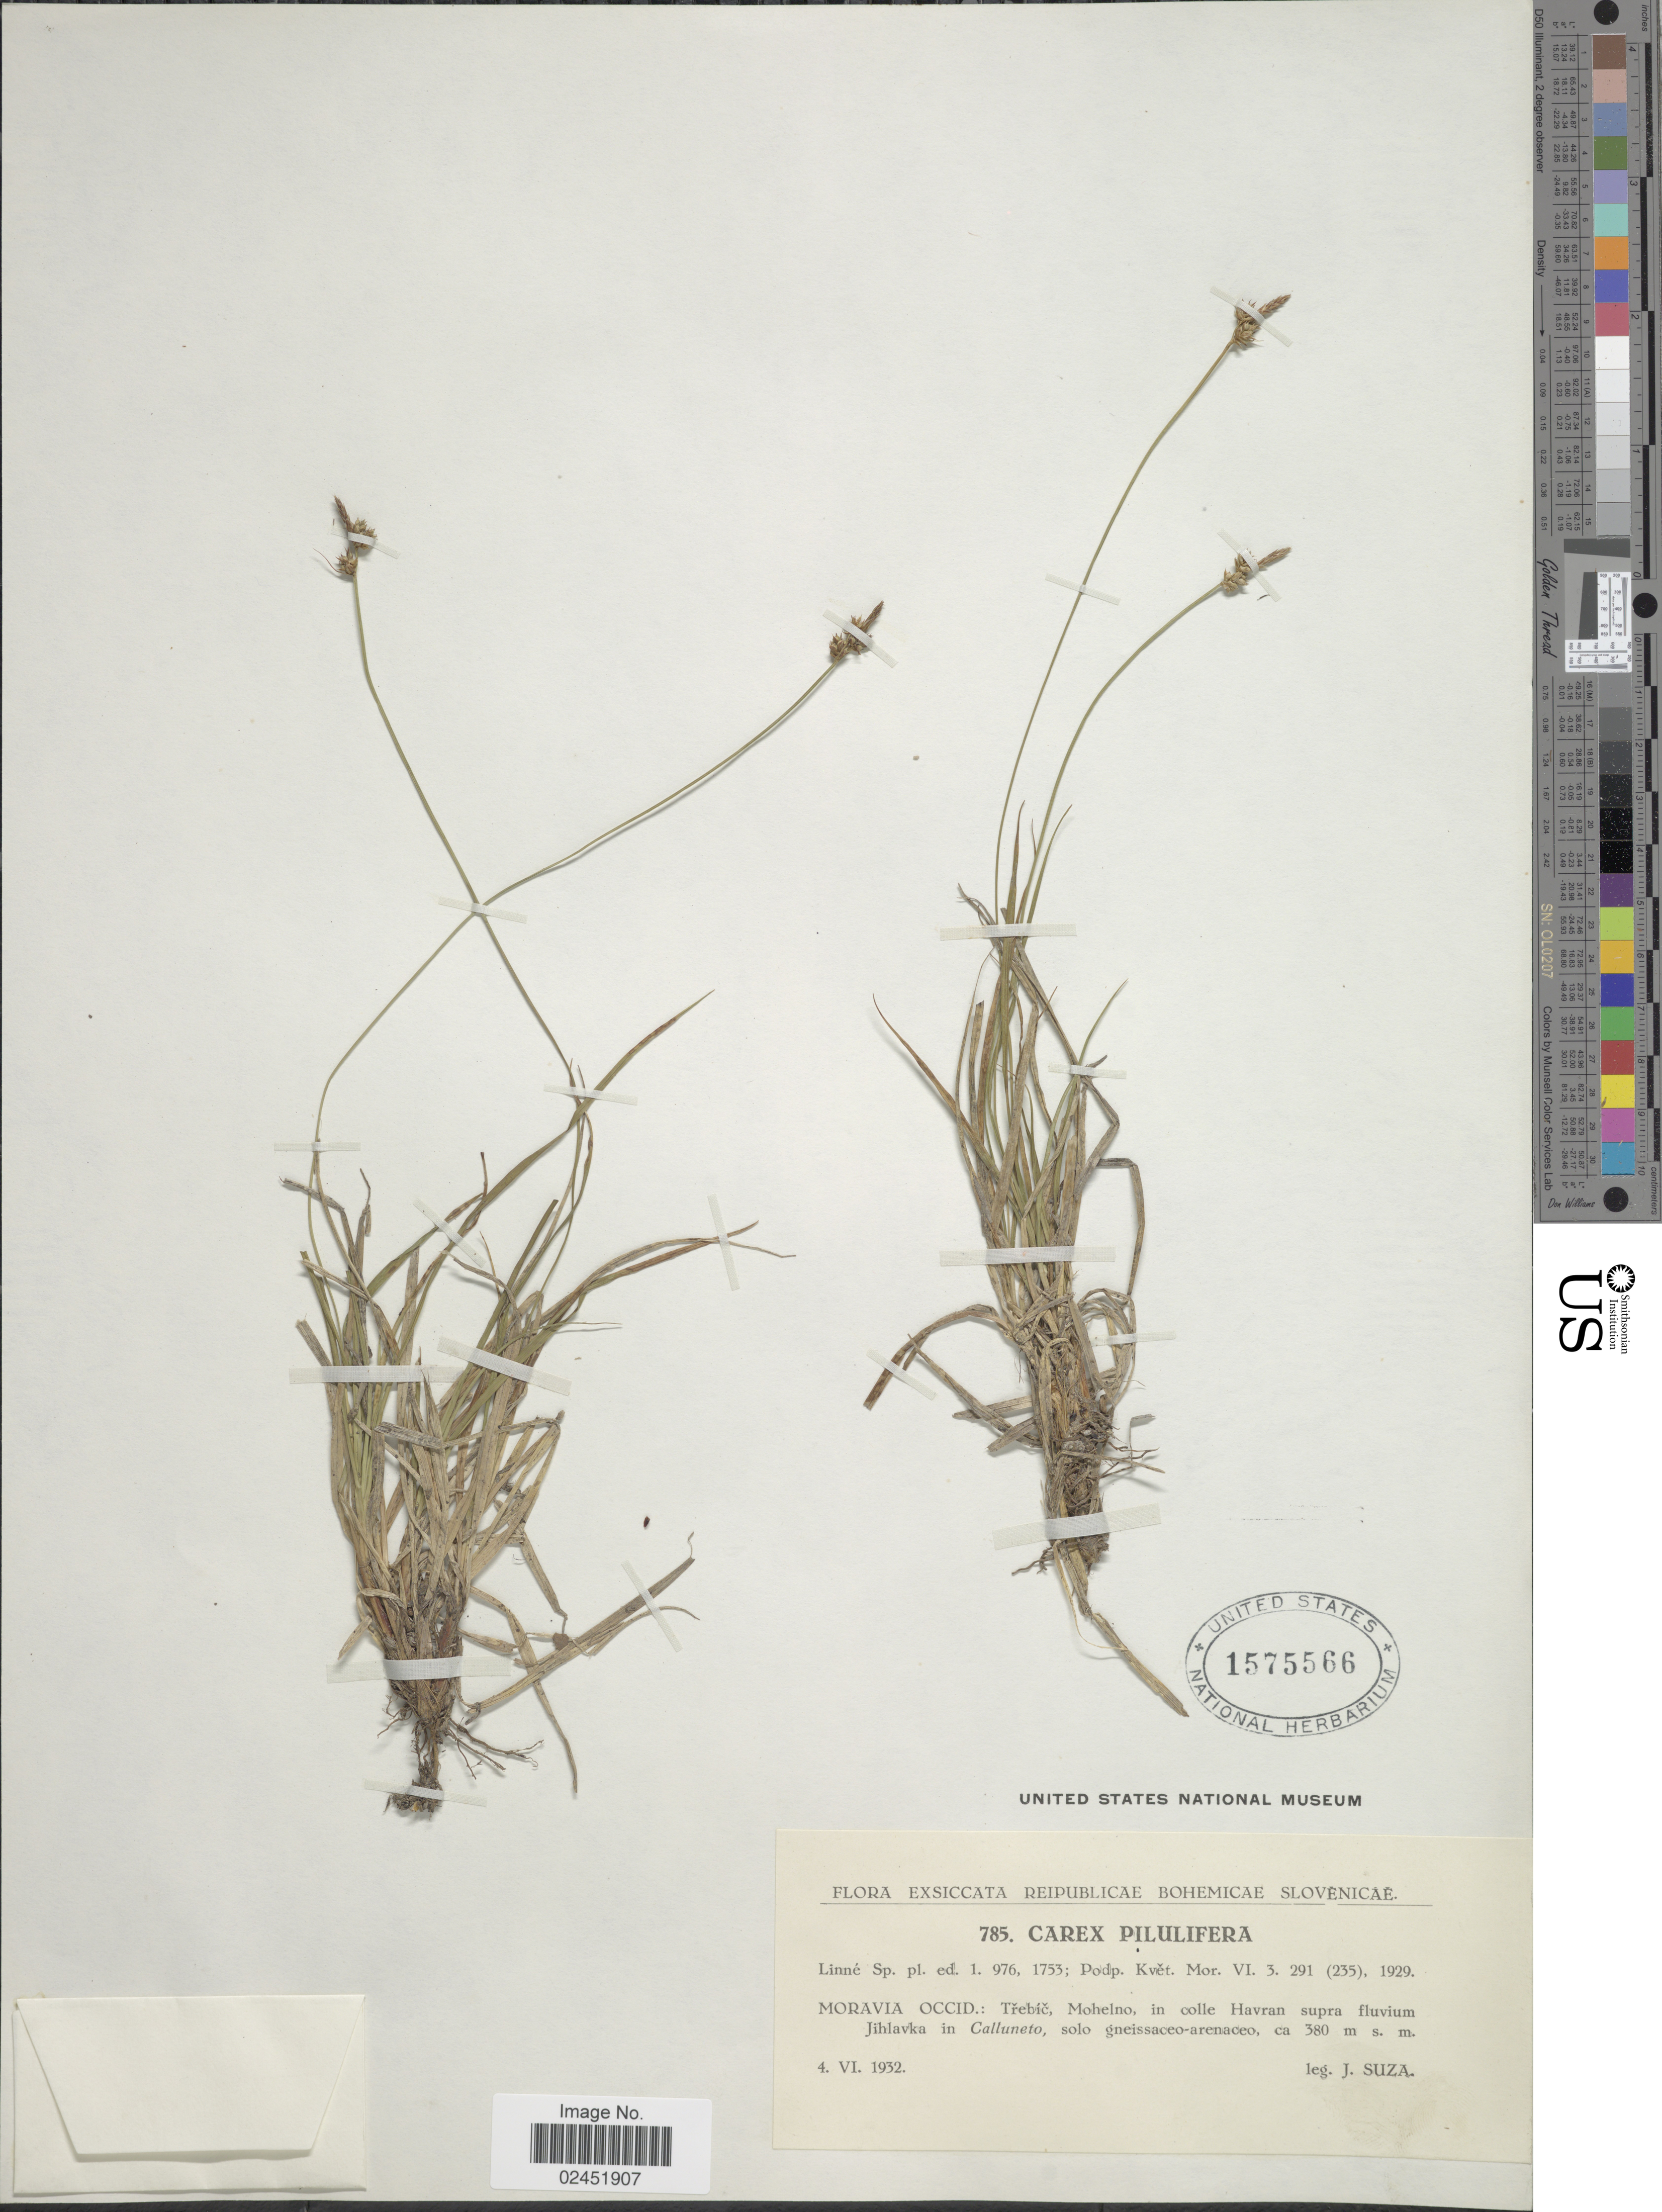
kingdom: Plantae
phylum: Tracheophyta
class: Liliopsida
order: Poales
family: Cyperaceae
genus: Carex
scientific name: Carex pilulifera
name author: L.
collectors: J. Suza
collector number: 785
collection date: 1932-06-04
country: Czechia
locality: Moravia Occid: Trebíc, Mohelno, in colle Havran supra fluvium Jihlavka in Calluneto, solo gneissaceo-arenaceo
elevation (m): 380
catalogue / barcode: US 1575566